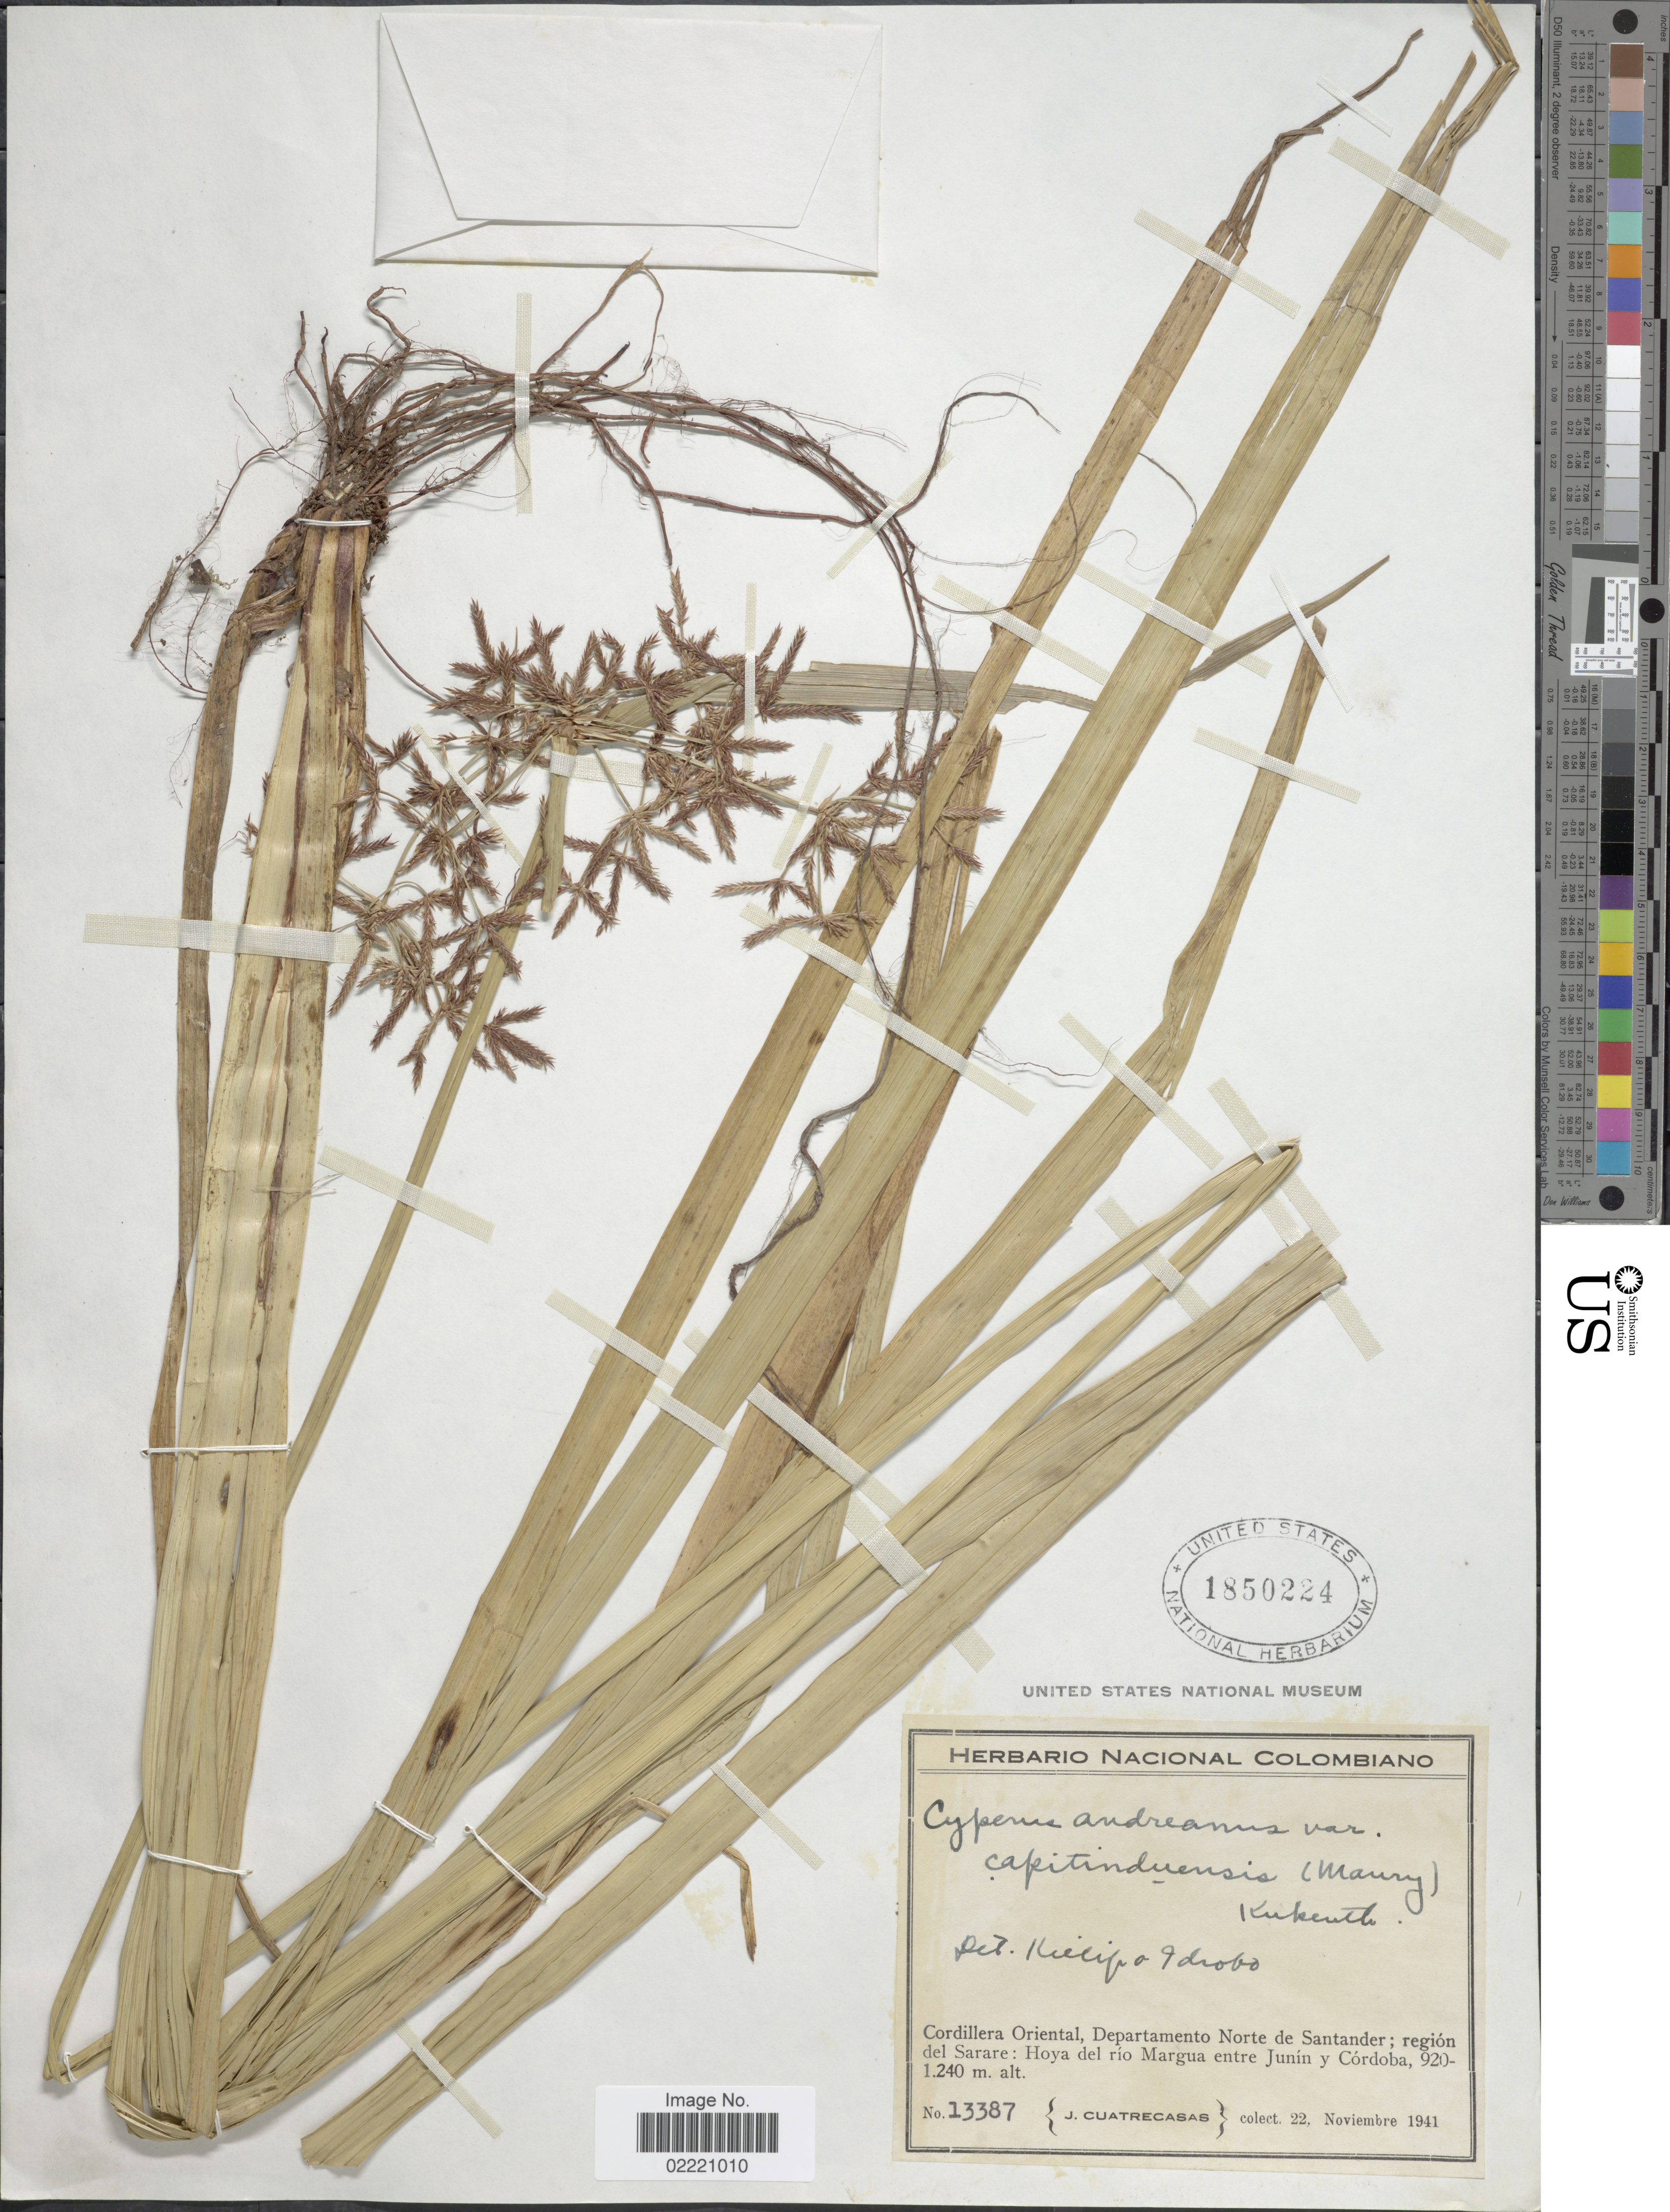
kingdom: Plantae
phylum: Tracheophyta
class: Liliopsida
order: Poales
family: Cyperaceae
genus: Cyperus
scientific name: Cyperus andreanus var. capitinduensis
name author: (Maury ex Micheli) Kük.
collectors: J. Cuatrecasas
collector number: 13387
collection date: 1941-11-22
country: Colombia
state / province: Norte de Santander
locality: Cordillera Oriental; region del Sarare: Hoya del rio Margua entre Junin y Cordoba.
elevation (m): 920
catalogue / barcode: US 1850224